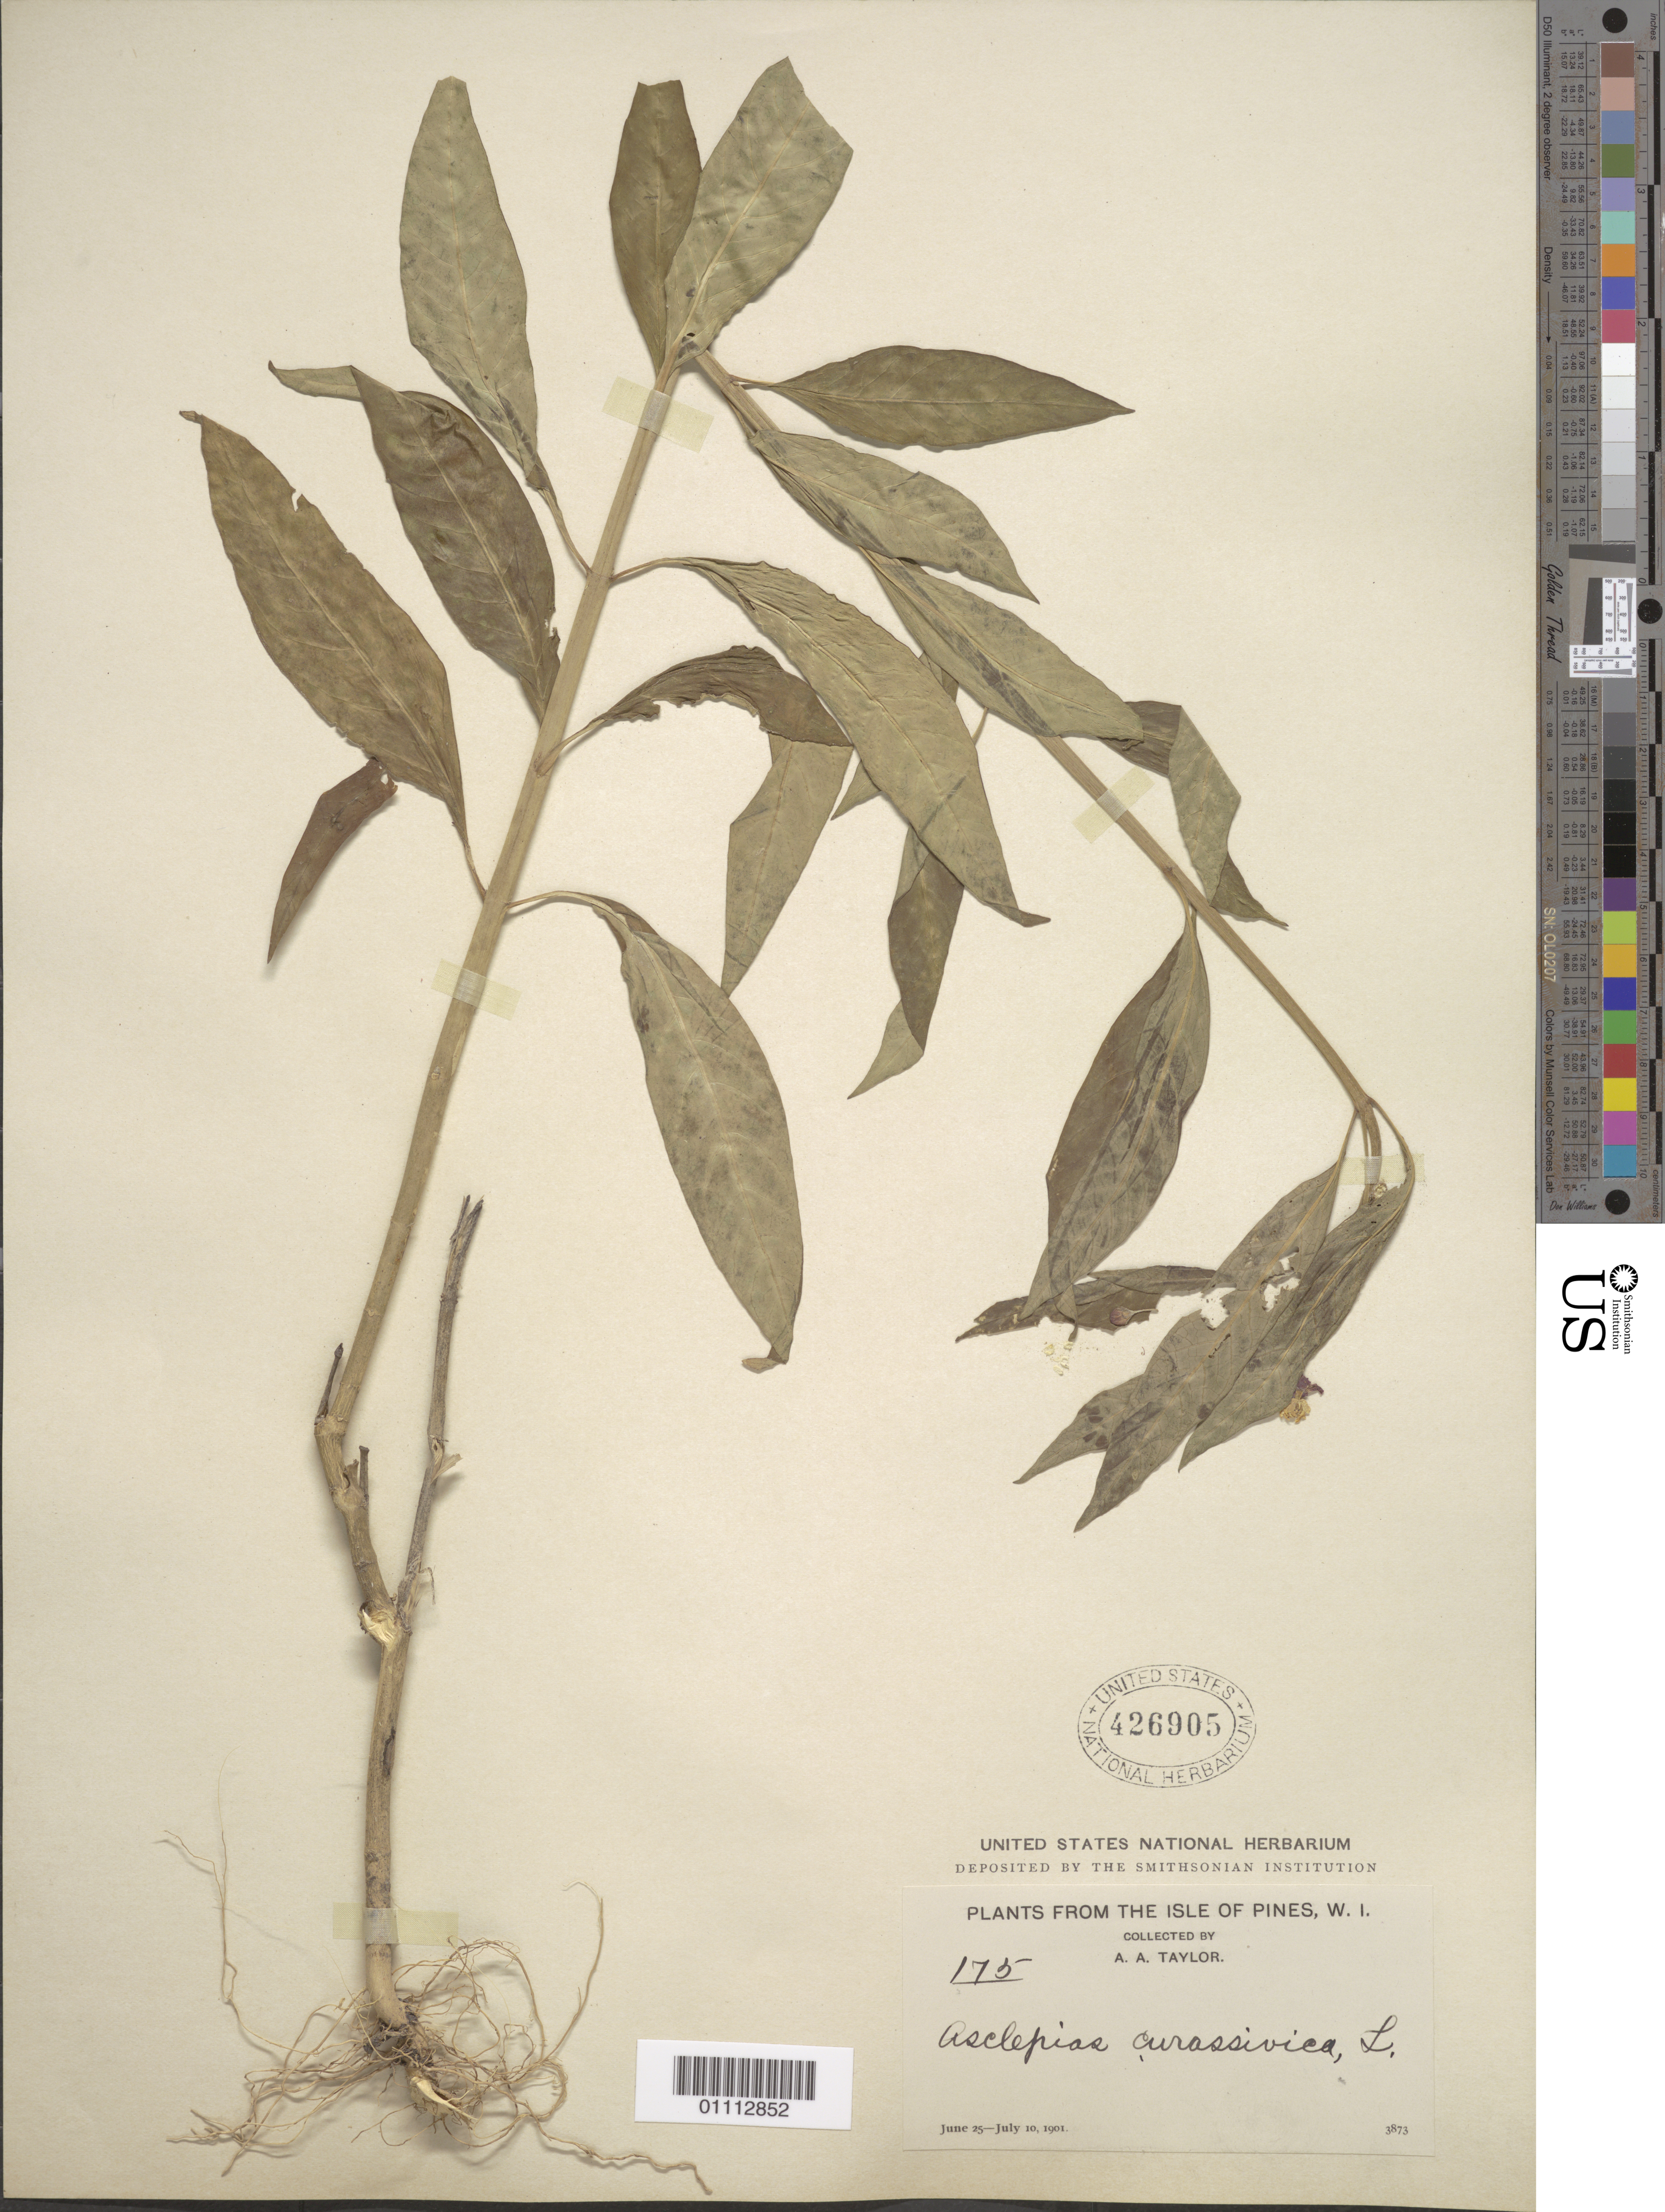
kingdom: Plantae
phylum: Tracheophyta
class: Magnoliopsida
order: Gentianales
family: Apocynaceae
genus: Asclepias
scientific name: Asclepias curassavica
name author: L.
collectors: A. A. Taylor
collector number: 175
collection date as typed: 25 Jun 1901 to 10 Jul 1901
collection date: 1901-06-25/1901-07-10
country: Cuba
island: Isla de la Juventud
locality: Isle of Pines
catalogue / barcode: US 426905